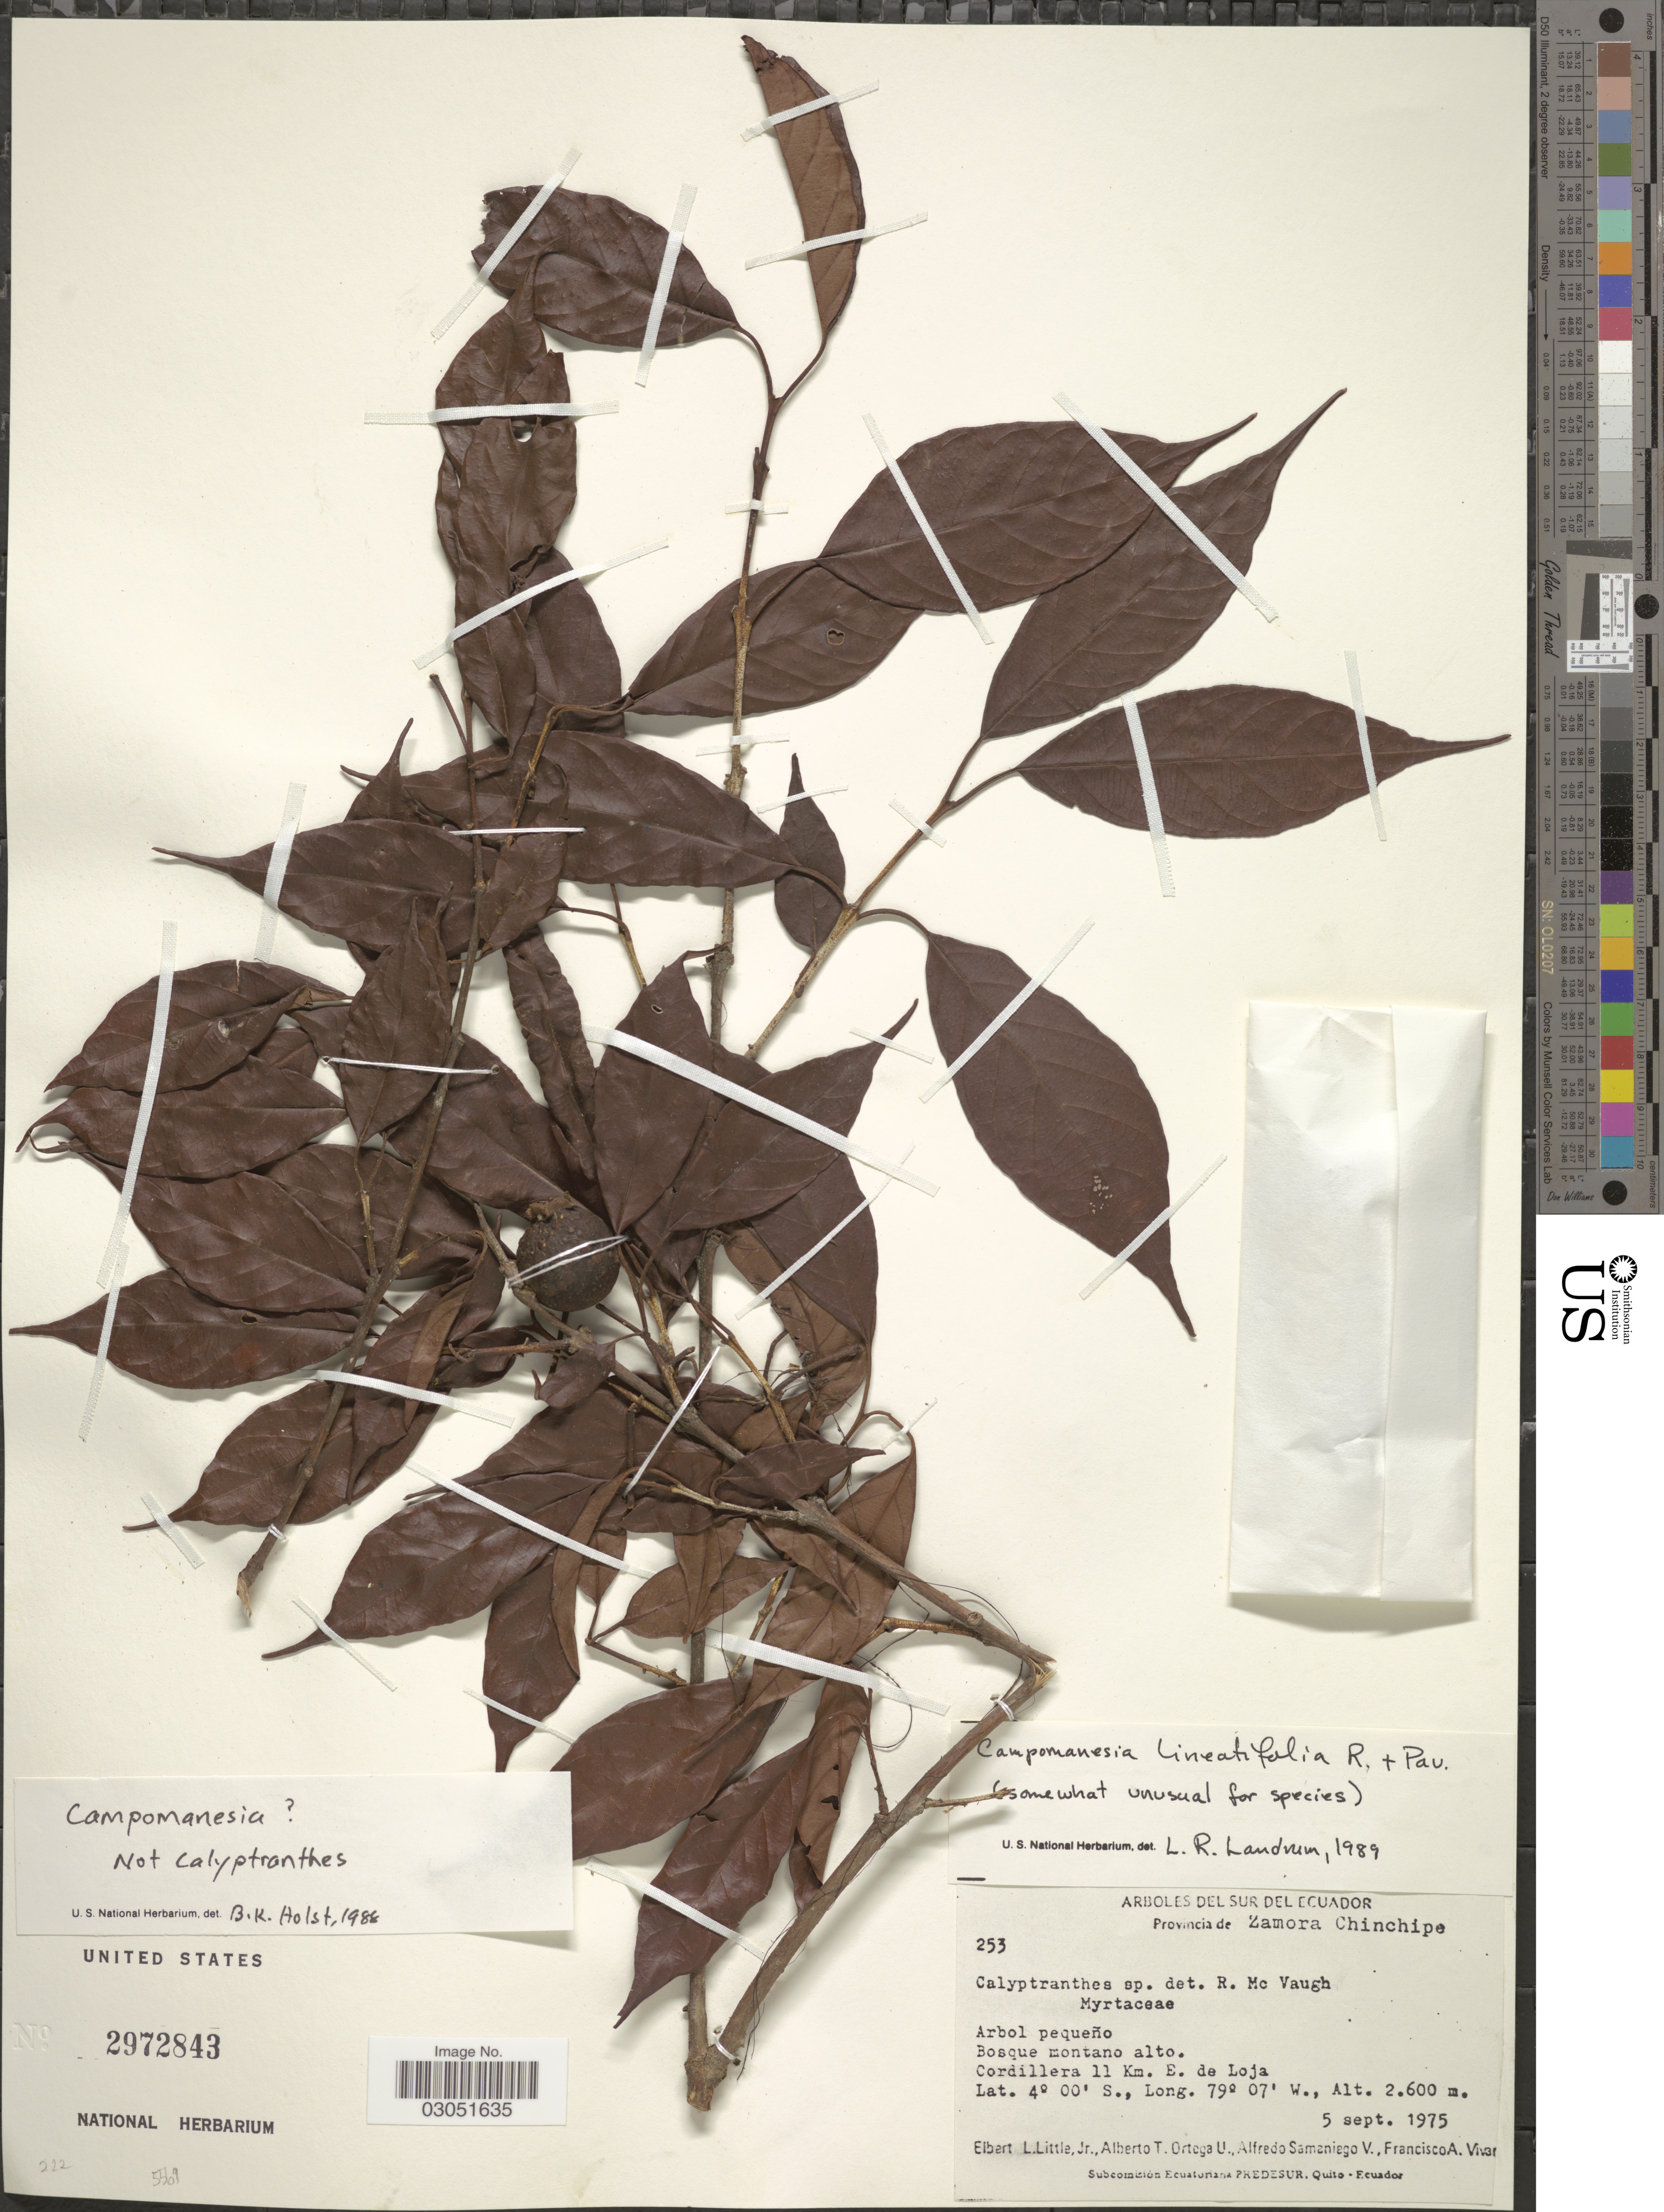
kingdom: Plantae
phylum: Tracheophyta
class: Magnoliopsida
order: Myrtales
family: Myrtaceae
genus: Campomanesia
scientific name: Campomanesia lineatifolia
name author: Ruiz & Pav.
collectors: E. L. Little, A. T. Ortega U., A. V. Samaniego & F. A. Vivar C.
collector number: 253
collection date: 1975-09-05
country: Ecuador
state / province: Zamora-Chinchipe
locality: Del Sur del Ecuador. Cordillera 11 Km. E. de Loja.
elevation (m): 2600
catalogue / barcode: US 2972843